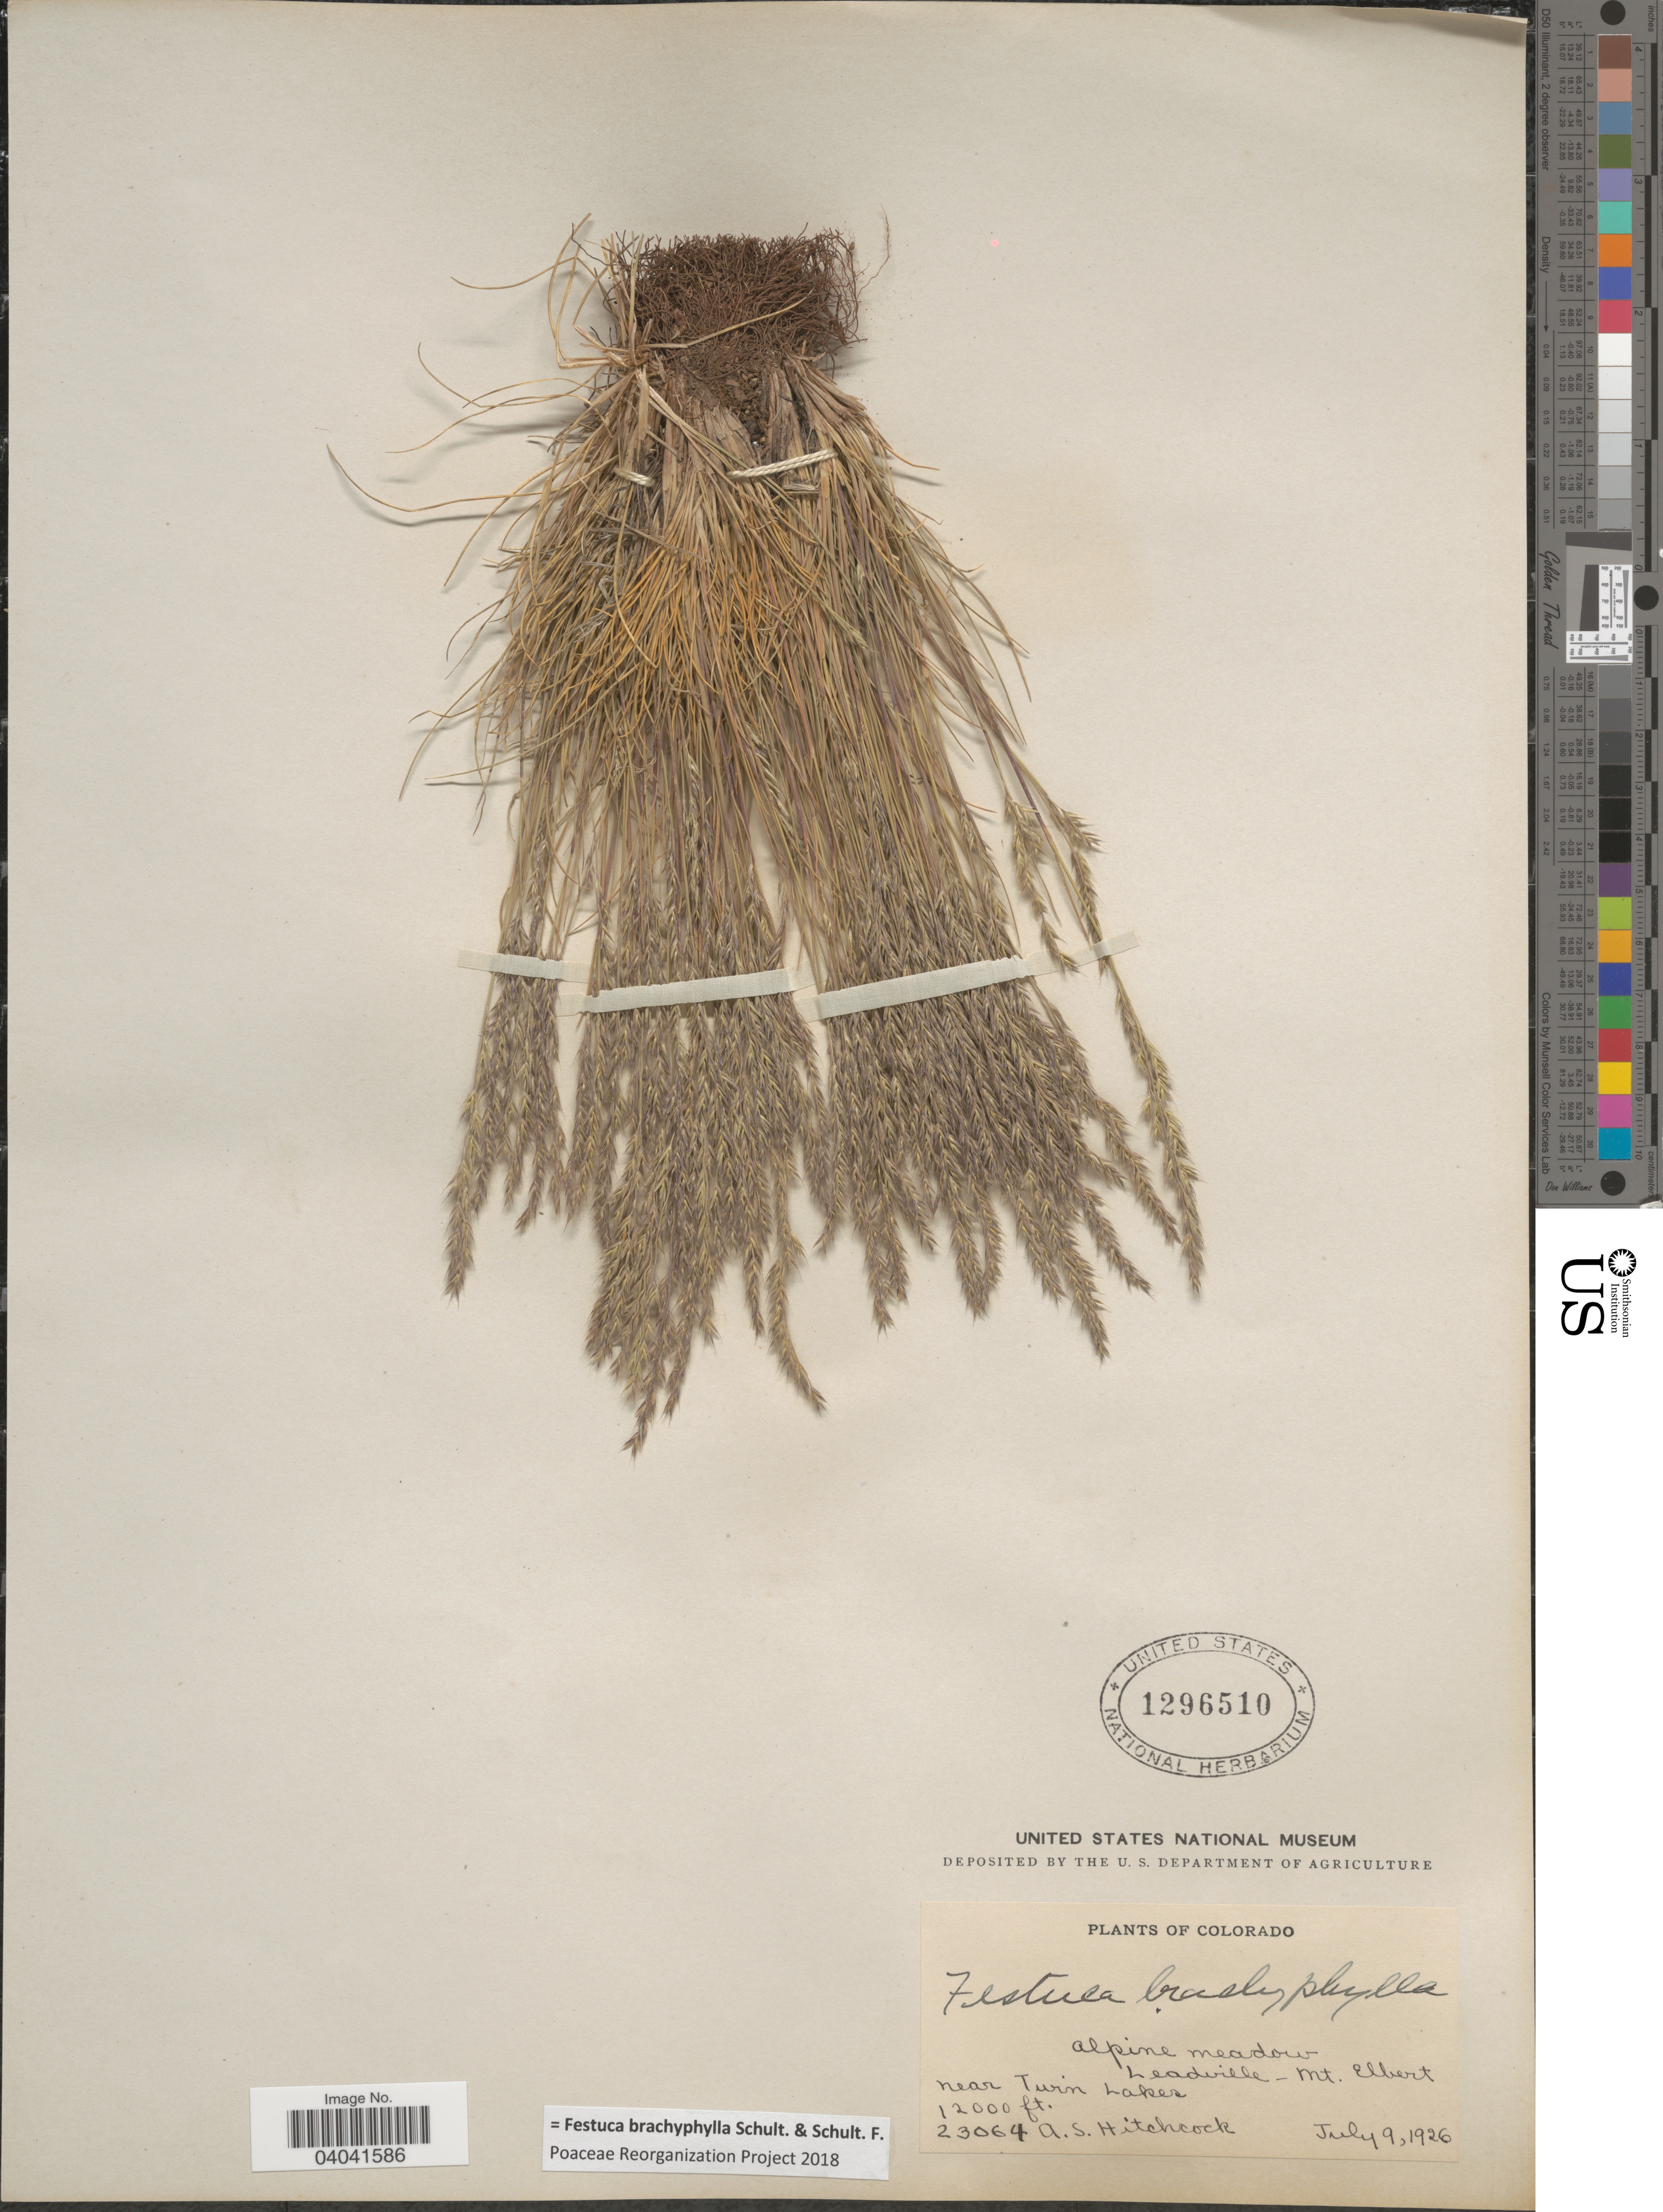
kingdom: Plantae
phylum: Tracheophyta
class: Liliopsida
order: Poales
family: Poaceae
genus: Festuca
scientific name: Festuca brachyphylla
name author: Schult. & Schult. f.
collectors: A. S. Hitchcock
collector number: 23064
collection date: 1926-07-09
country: United States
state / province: Colorado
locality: Leadville - Mt. Elbert near Twin Lakes.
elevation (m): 3658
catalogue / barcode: US 1296510